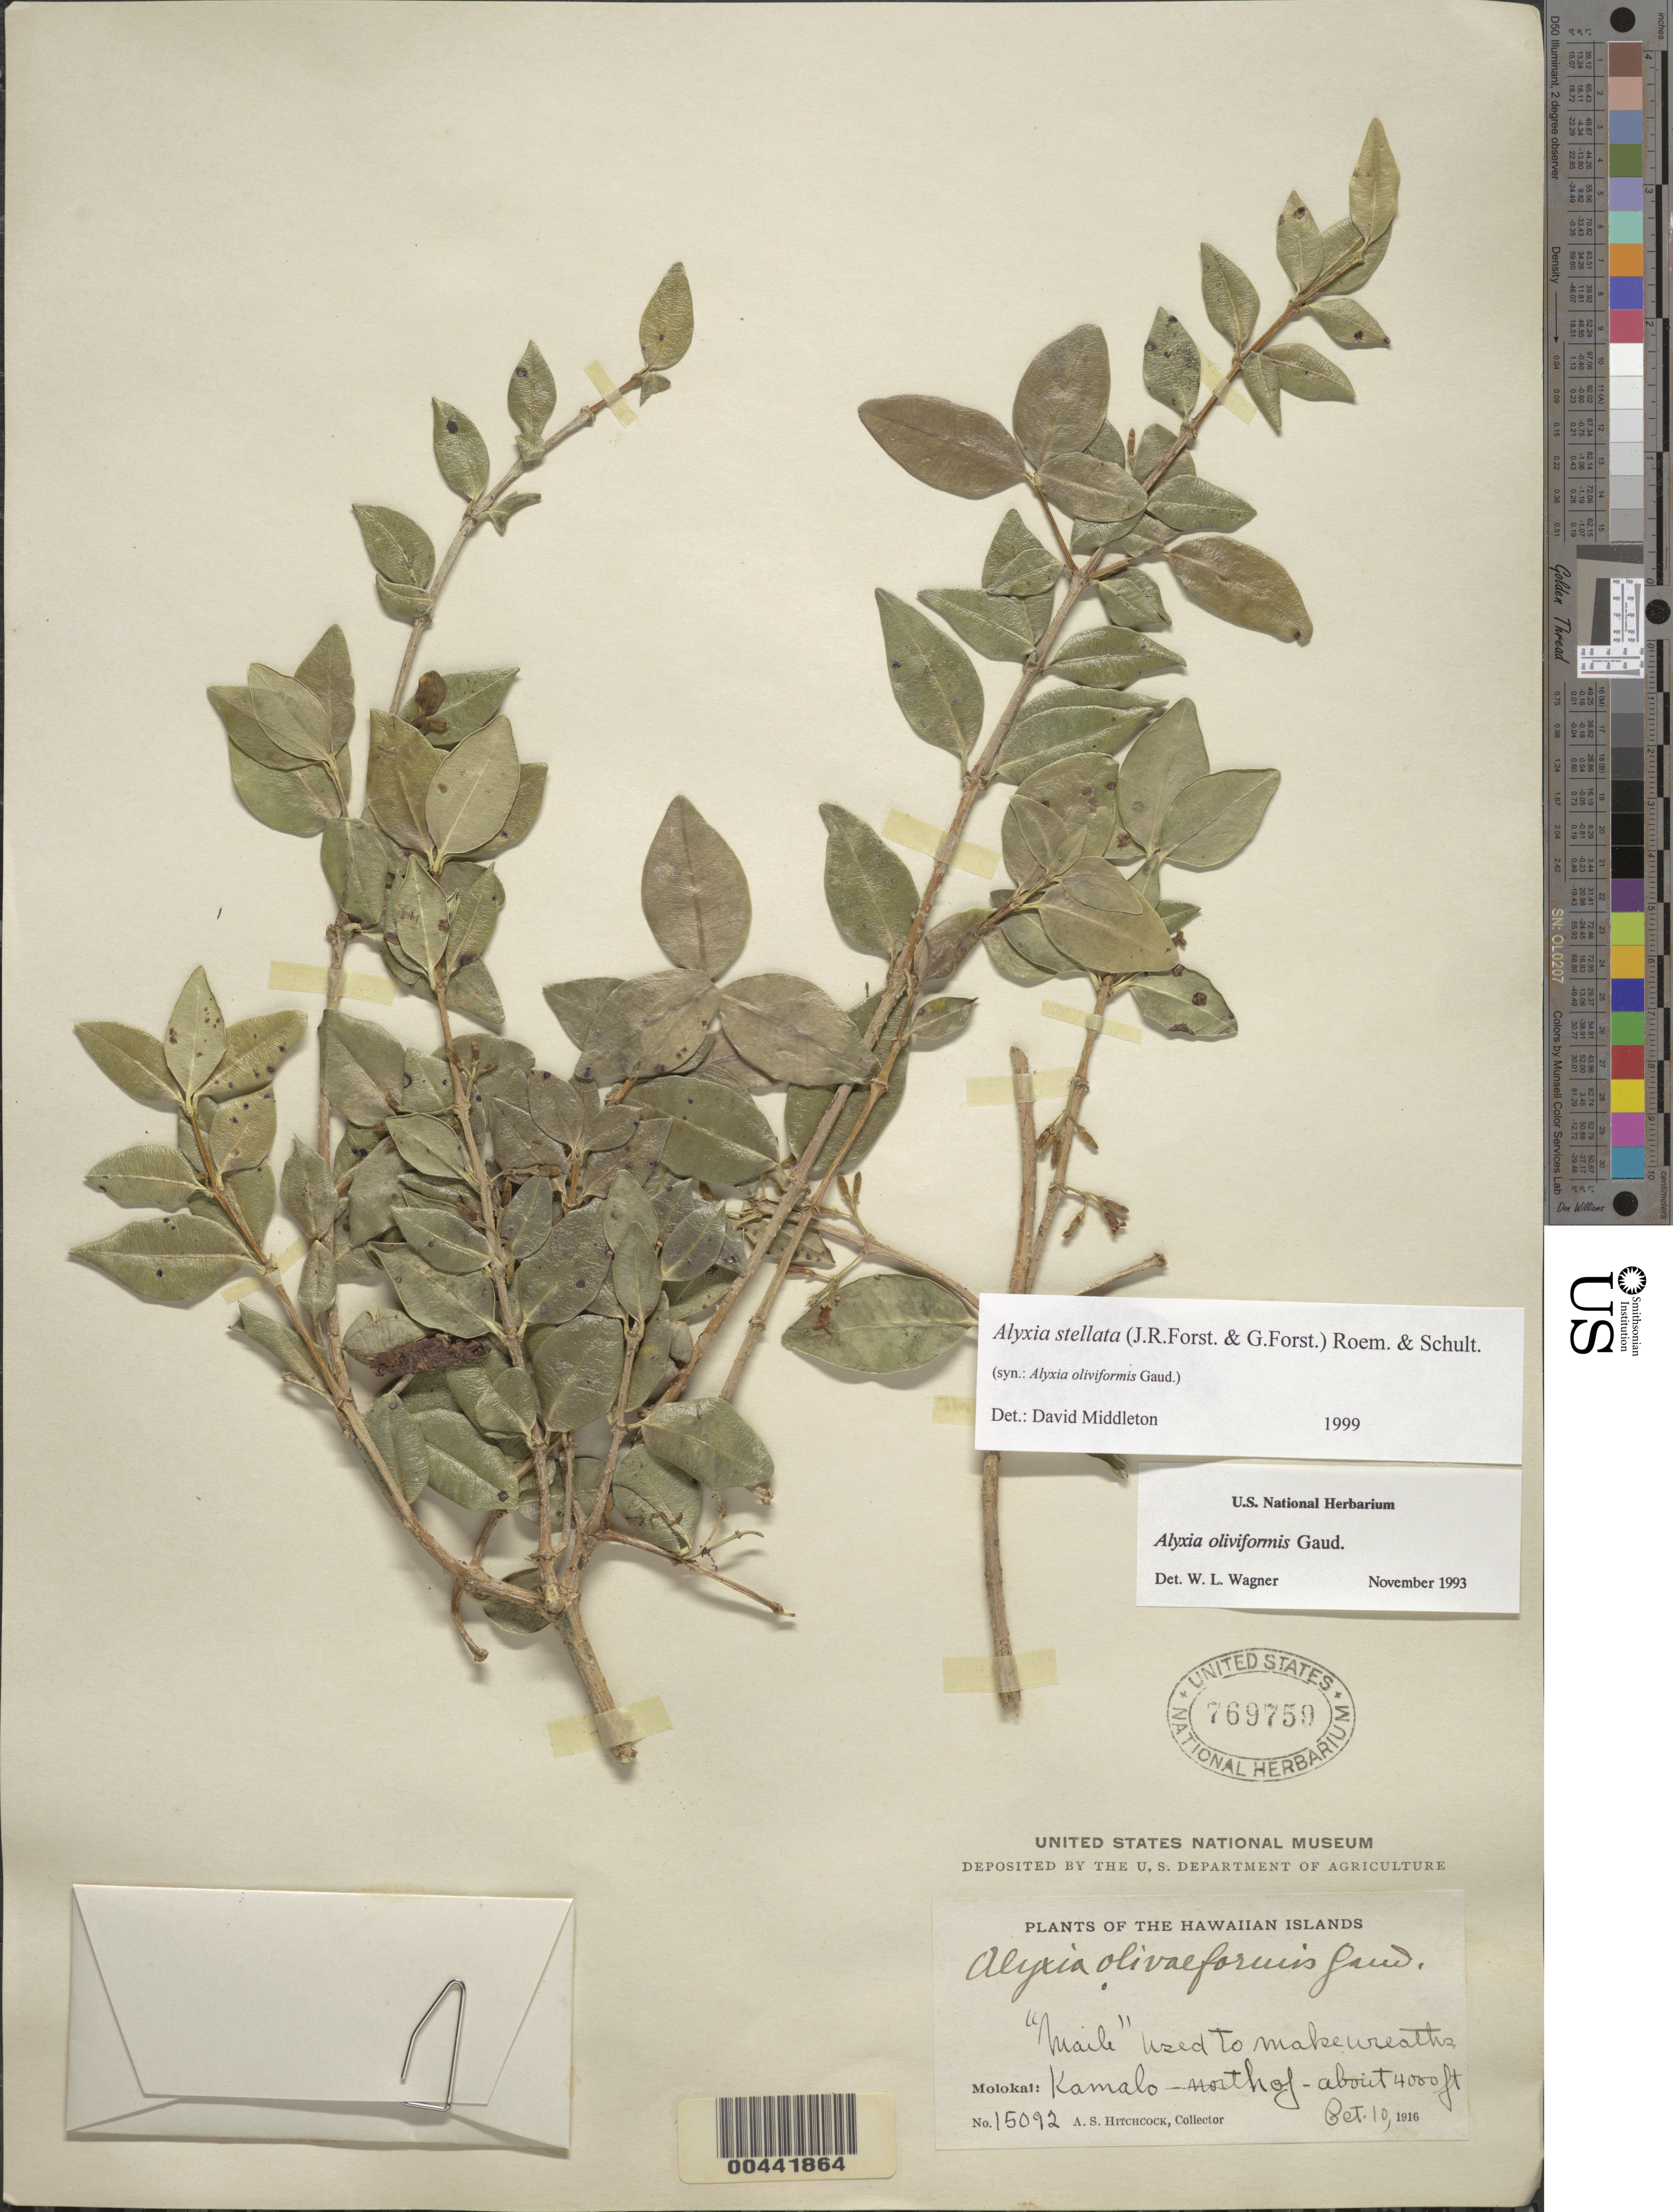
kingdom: Plantae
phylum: Tracheophyta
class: Magnoliopsida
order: Gentianales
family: Apocynaceae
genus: Alyxia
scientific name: Alyxia stellata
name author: (J.R. Forst. & G. Forst.) Roem. & Schult.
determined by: Middleton, D. J.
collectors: A. S. Hitchcock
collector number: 15092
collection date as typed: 10 Oct 1916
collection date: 1916-10-10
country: United States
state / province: Hawaii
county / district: Maui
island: Moloka'i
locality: N of Kamalo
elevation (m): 1219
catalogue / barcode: US 769759